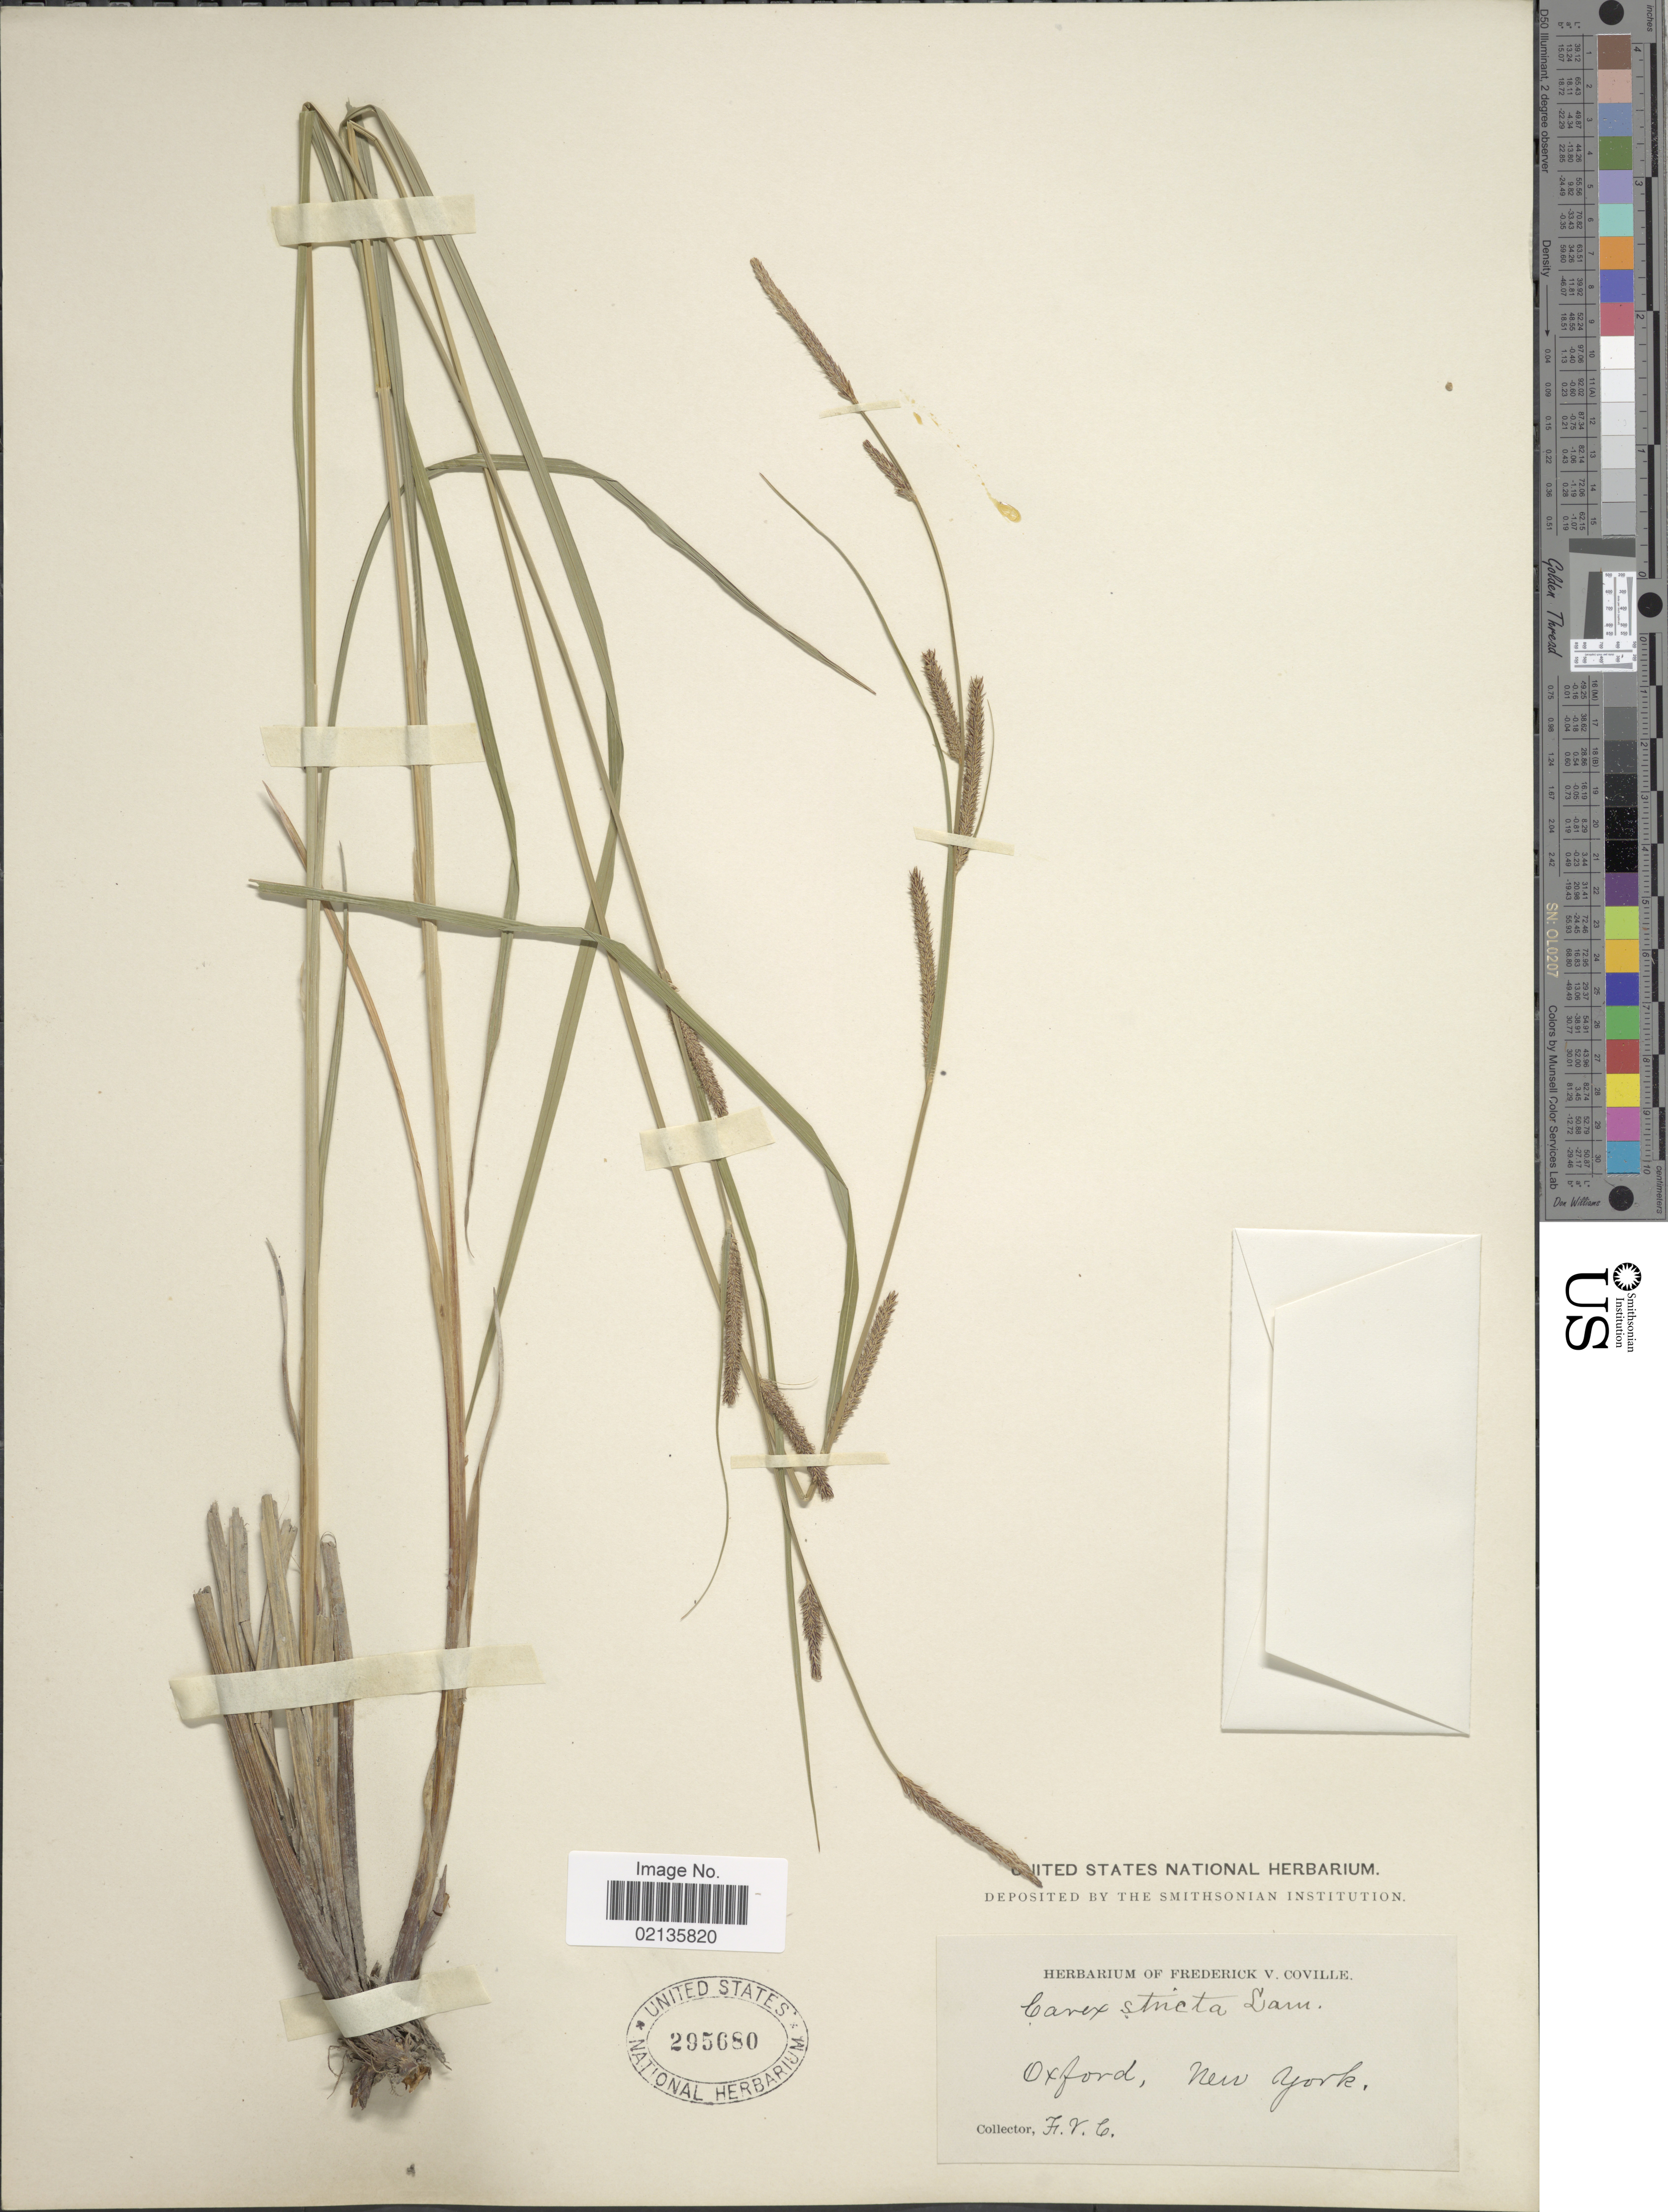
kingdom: Plantae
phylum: Tracheophyta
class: Liliopsida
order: Poales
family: Cyperaceae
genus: Carex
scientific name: Carex stricta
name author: Lam.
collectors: F. V. Coville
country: United States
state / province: New York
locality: Oxford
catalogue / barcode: US 295680